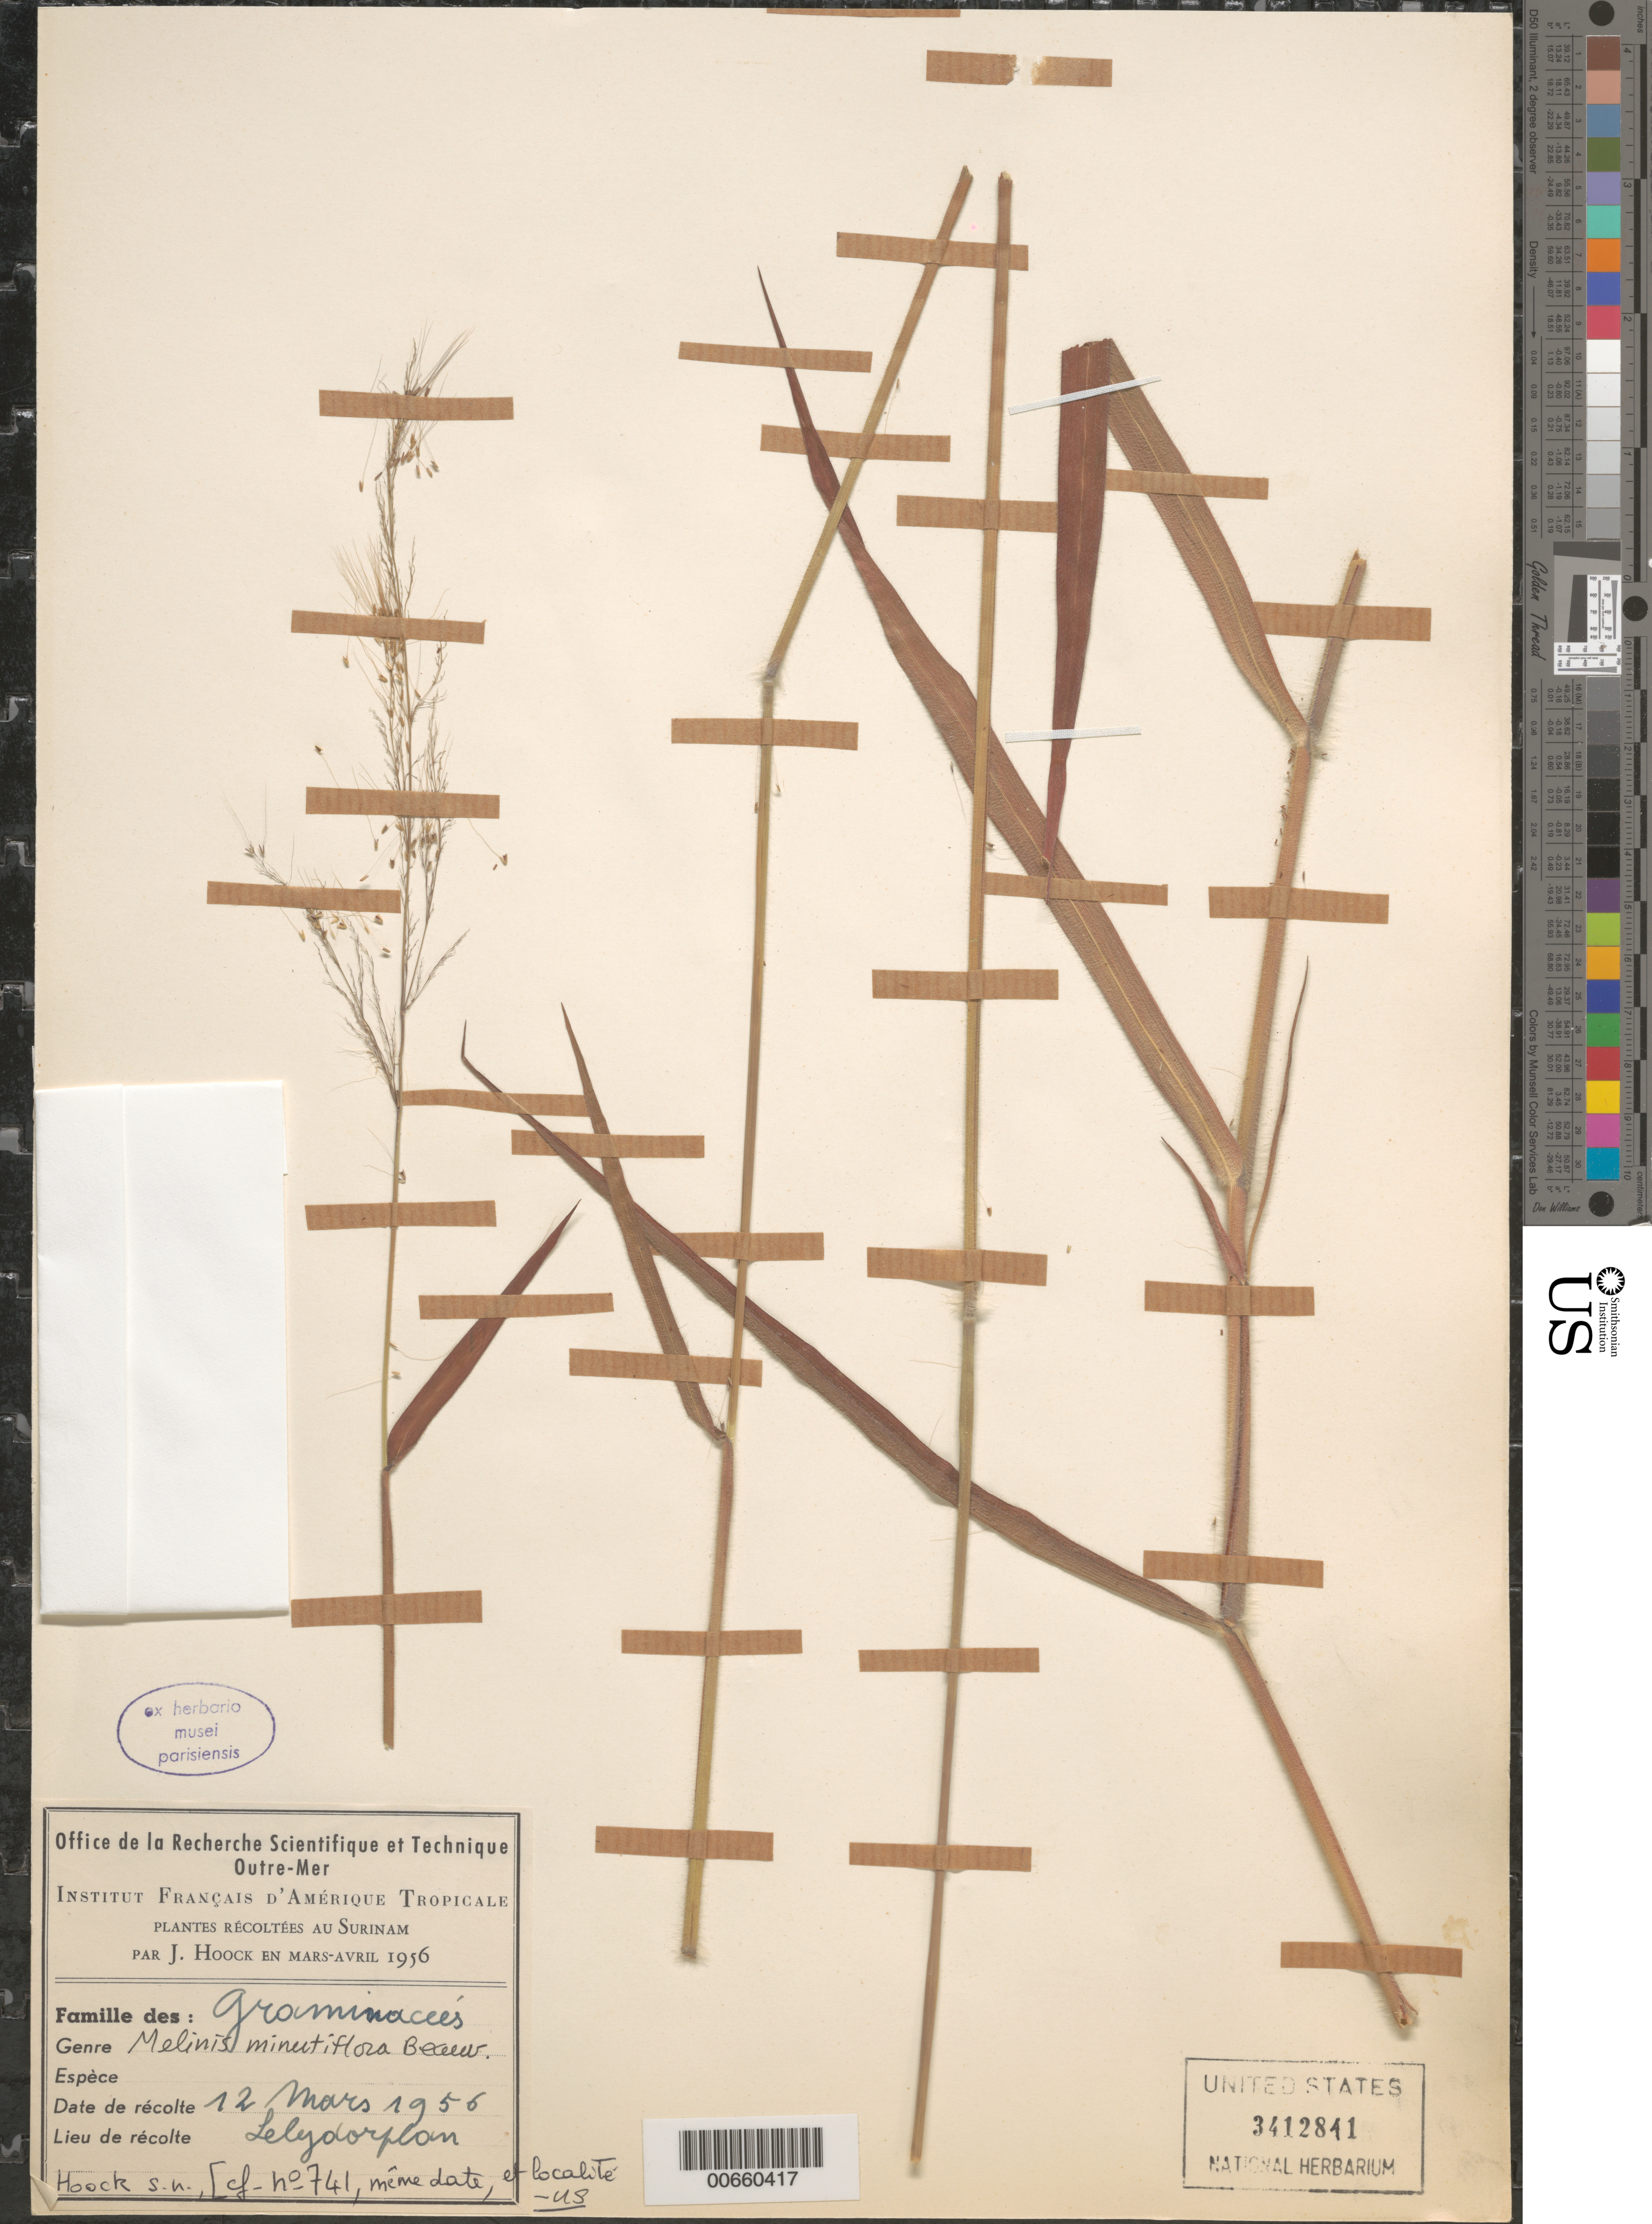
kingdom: Plantae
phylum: Tracheophyta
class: Liliopsida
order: Poales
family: Poaceae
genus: Melinis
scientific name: Melinis minutiflora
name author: P. Beauv.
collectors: J. Hoock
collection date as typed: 12-Mar-56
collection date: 1956-03-12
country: Suriname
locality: Lelydorplan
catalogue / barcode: US 3412841